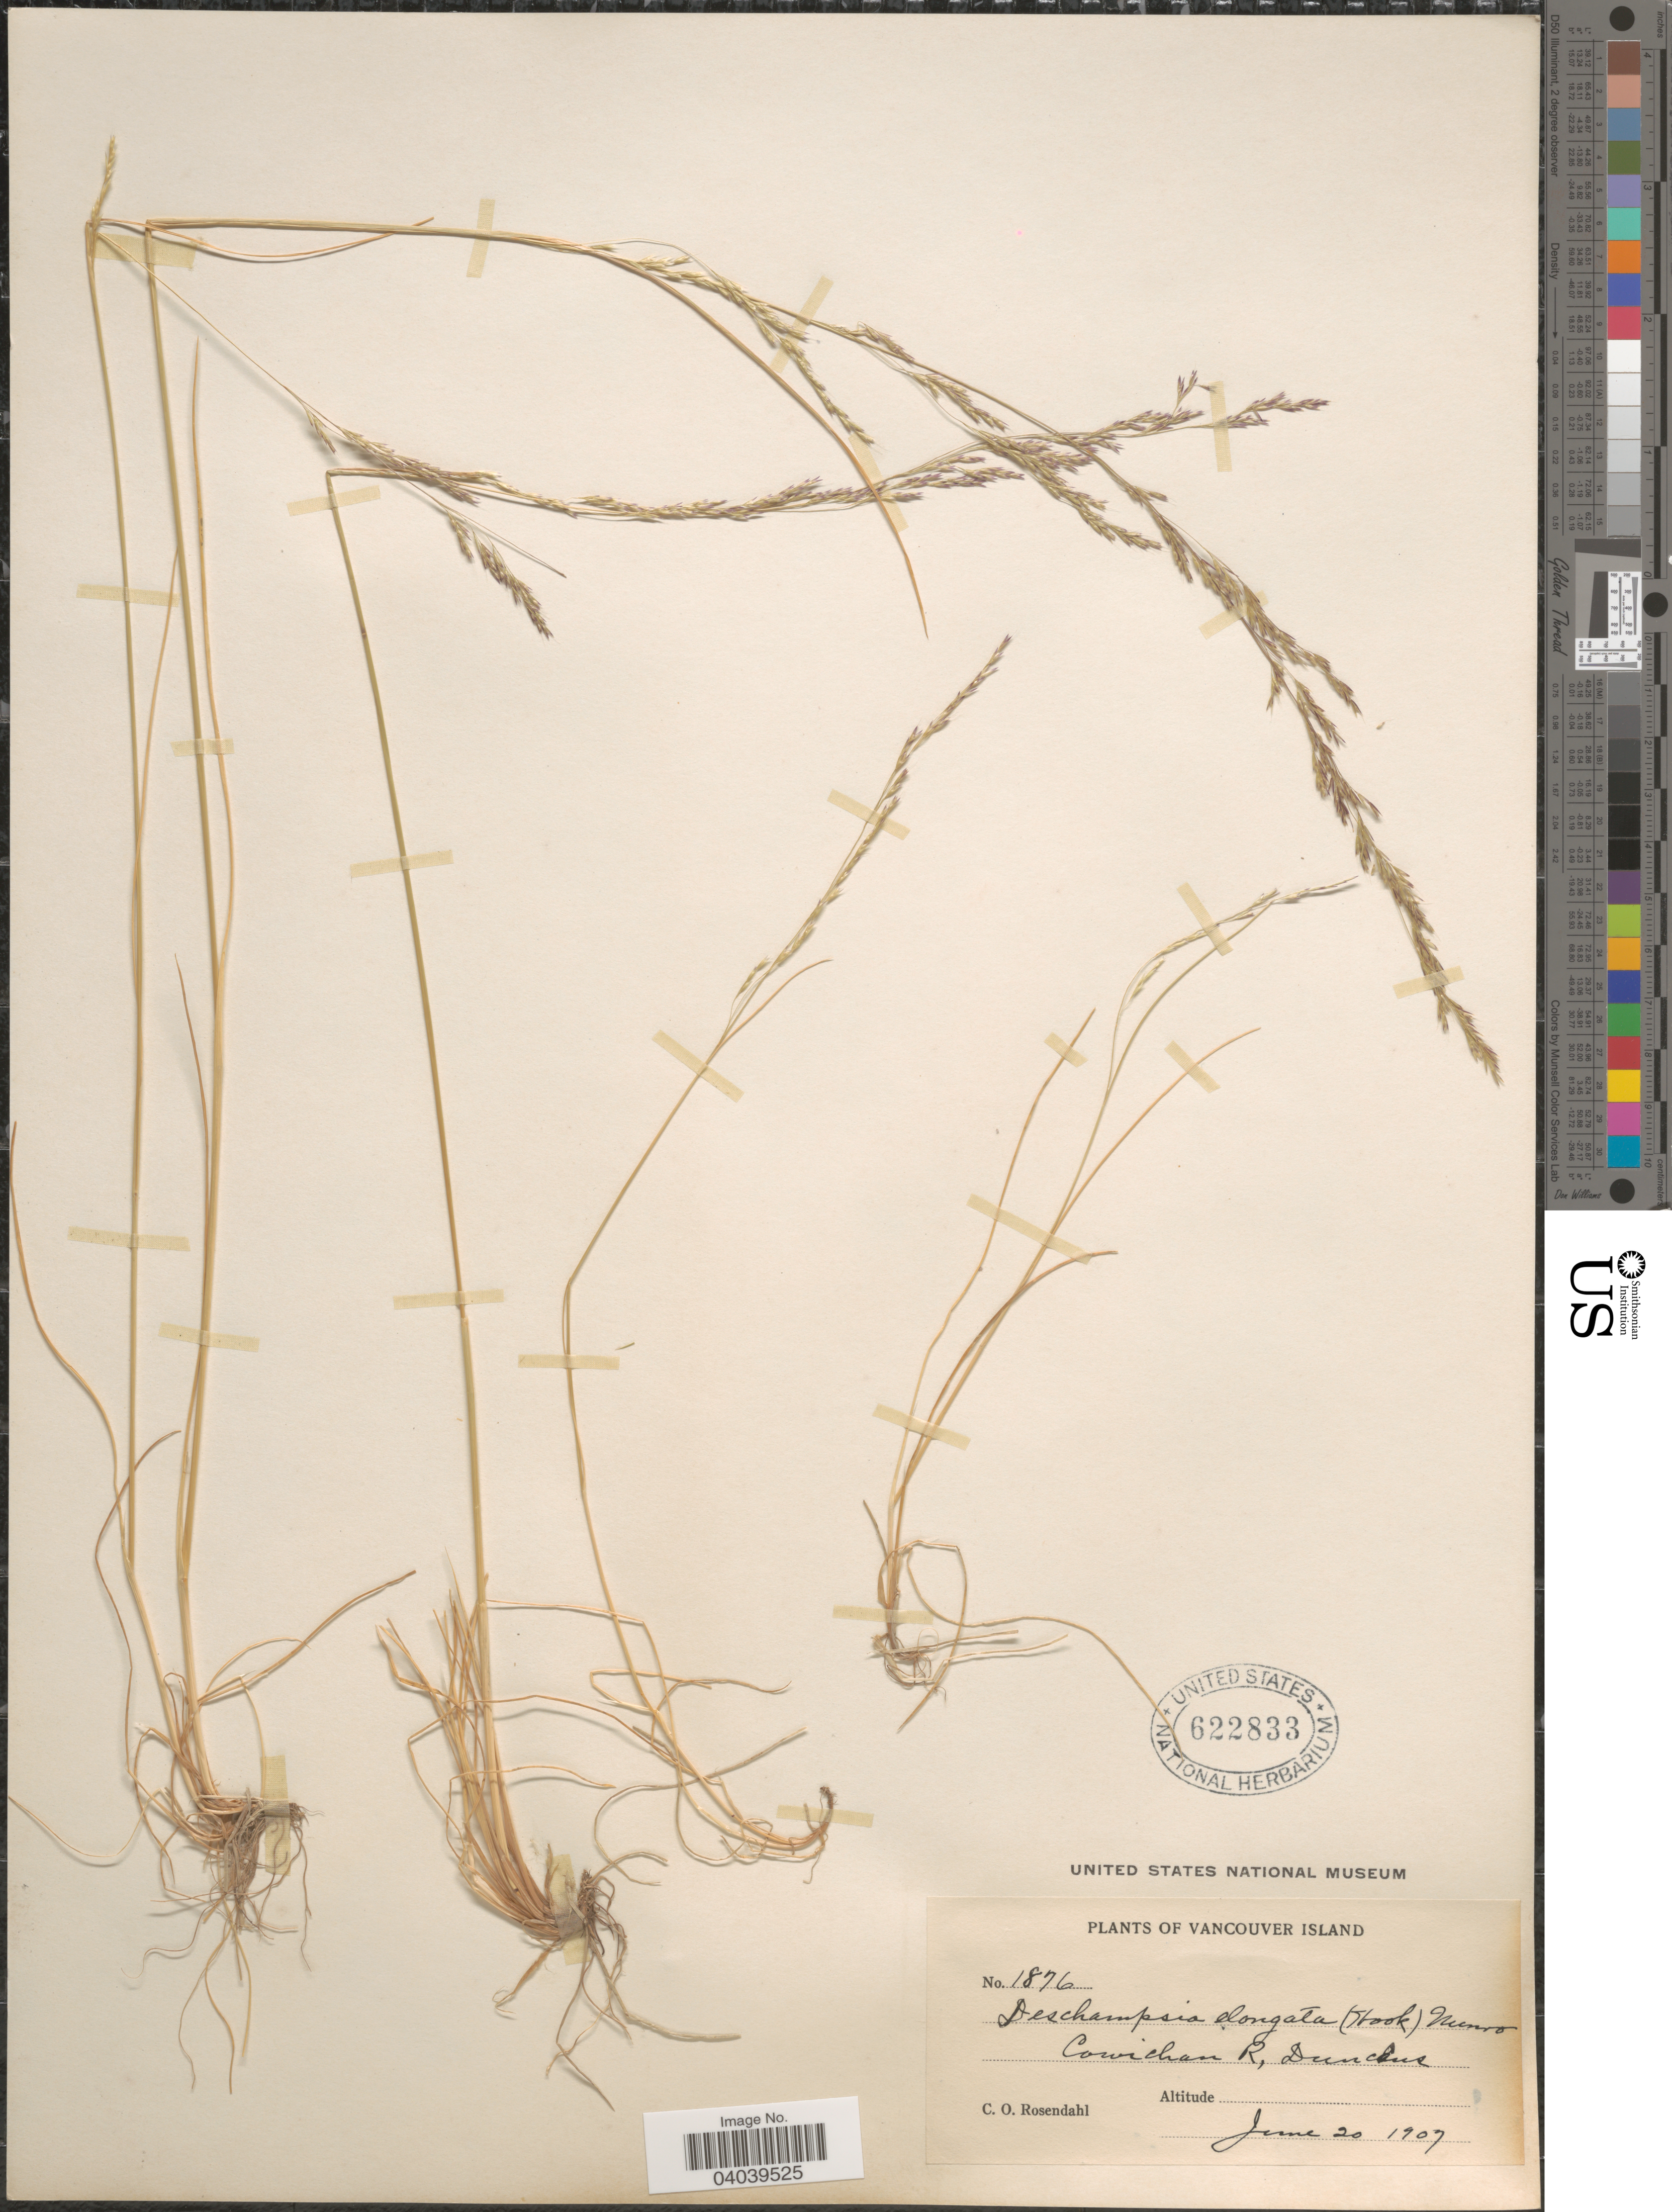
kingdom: Plantae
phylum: Tracheophyta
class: Liliopsida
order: Poales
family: Poaceae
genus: Deschampsia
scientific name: Deschampsia elongata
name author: (Hook.) Munro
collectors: C. O. Rosendahl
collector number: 1876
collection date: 1907-06-20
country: Canada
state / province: British Columbia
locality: Vancouver Island. Cowichan R. Duncans.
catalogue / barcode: US 622833